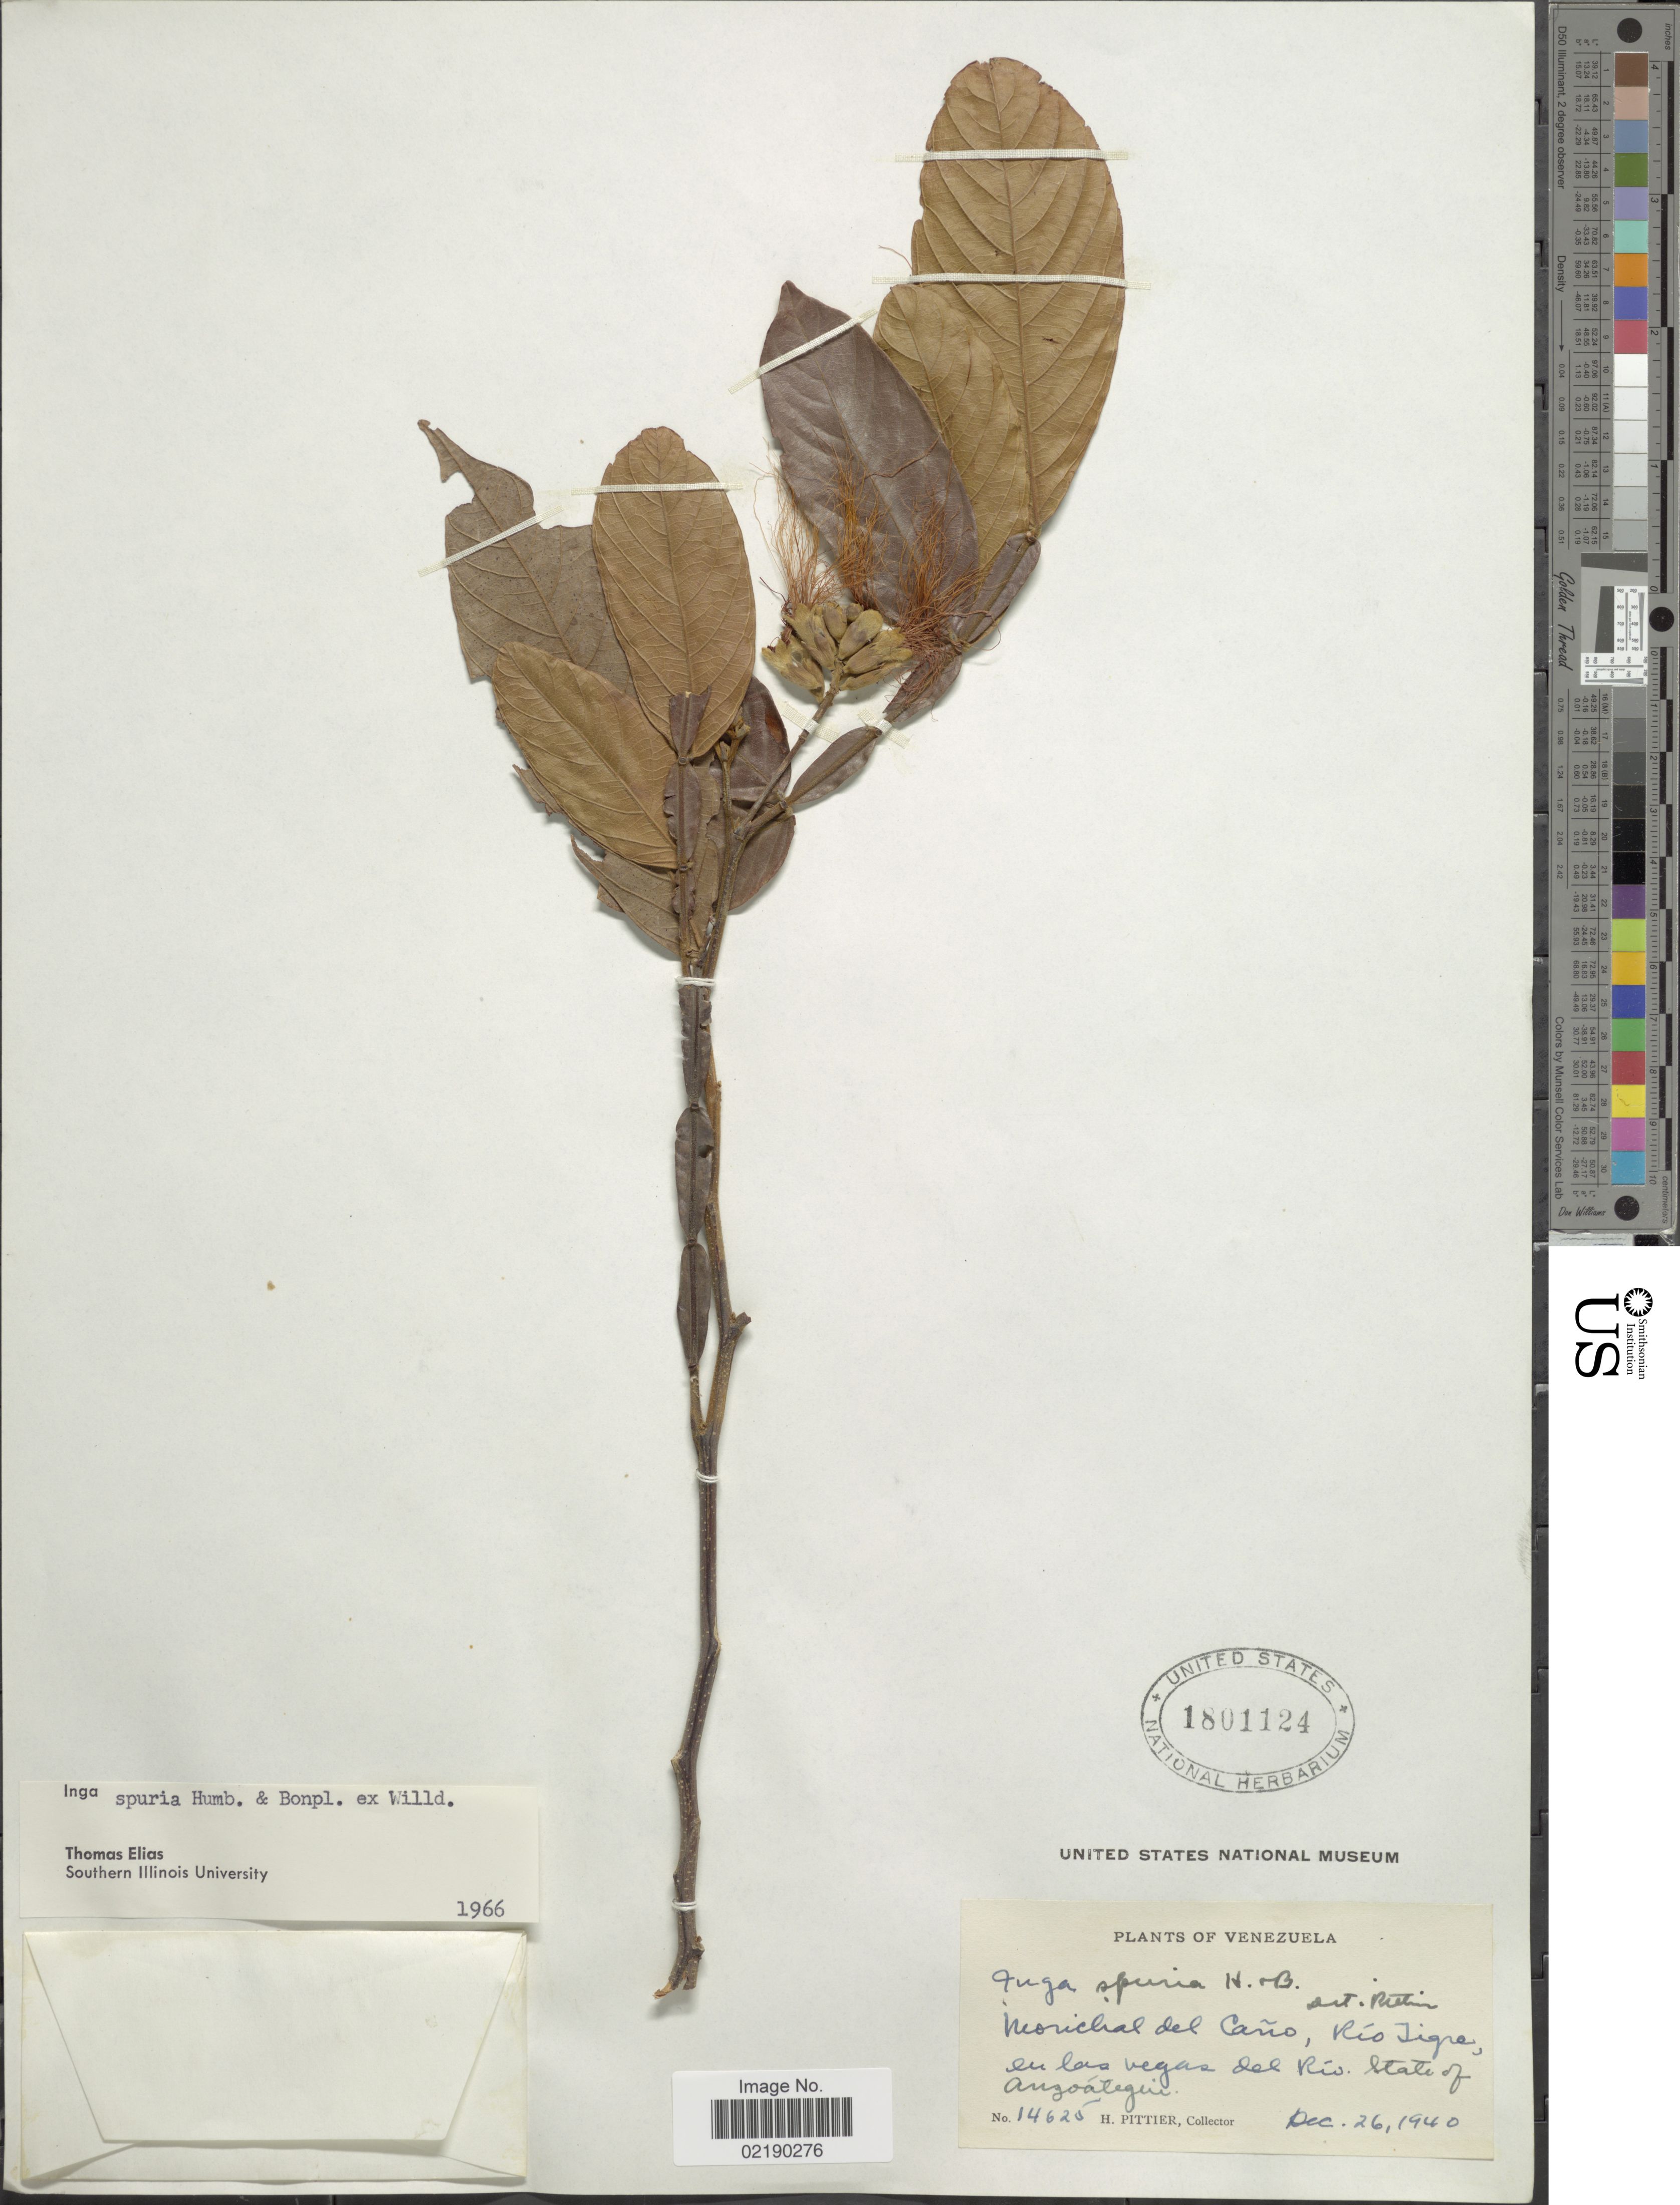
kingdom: Plantae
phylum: Tracheophyta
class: Magnoliopsida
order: Fabales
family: Fabaceae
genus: Inga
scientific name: Inga vera subsp. vera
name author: Willd.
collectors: H. F. Pittier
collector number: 14625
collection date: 1940-12-26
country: Venezuela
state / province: Anzoategui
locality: Morichal del Cano, Rio Tigre, en las vegas del Rio.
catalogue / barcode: US 1801124